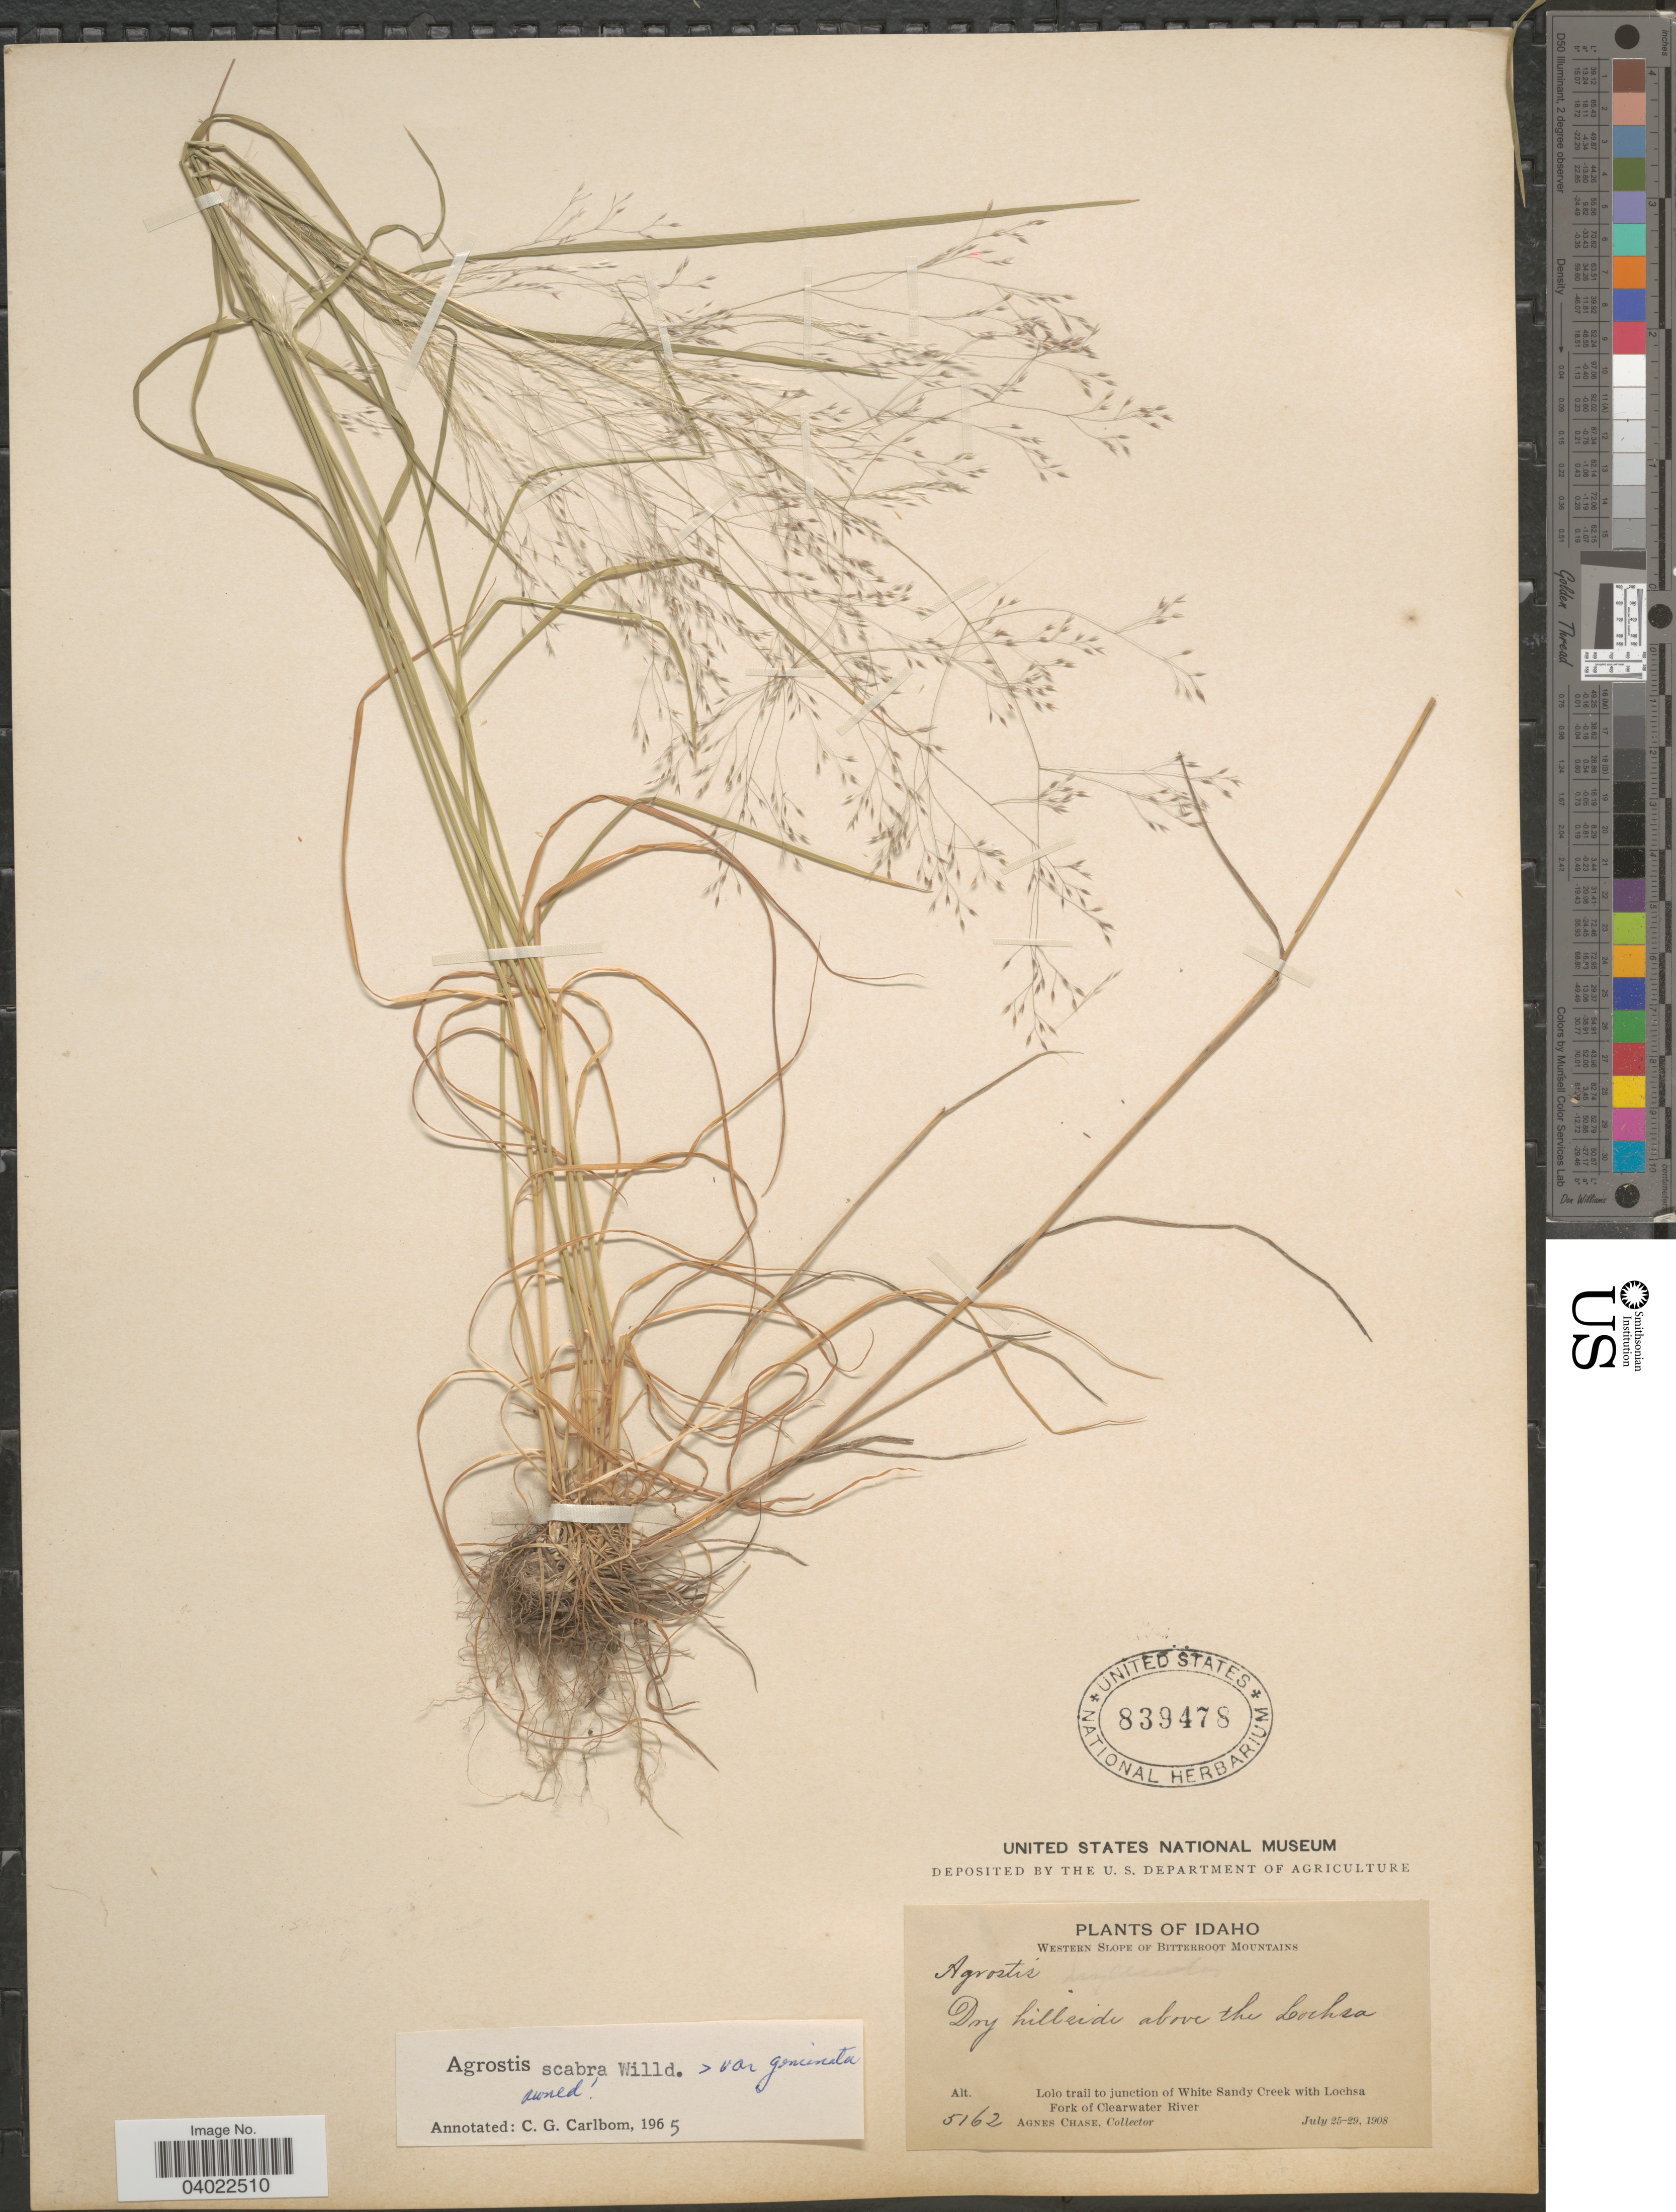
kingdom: Plantae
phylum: Tracheophyta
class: Liliopsida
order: Poales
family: Poaceae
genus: Agrostis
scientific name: Agrostis scabra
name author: Willd.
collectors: A. Chase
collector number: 5162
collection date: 1908-07-25/1908-07-29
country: United States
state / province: Idaho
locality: Western Slope of Bitterroot Mountain. Lolo trail to junction of White Sandy Creek with Lochsa Fork of Clearwater River.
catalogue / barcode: US 839478